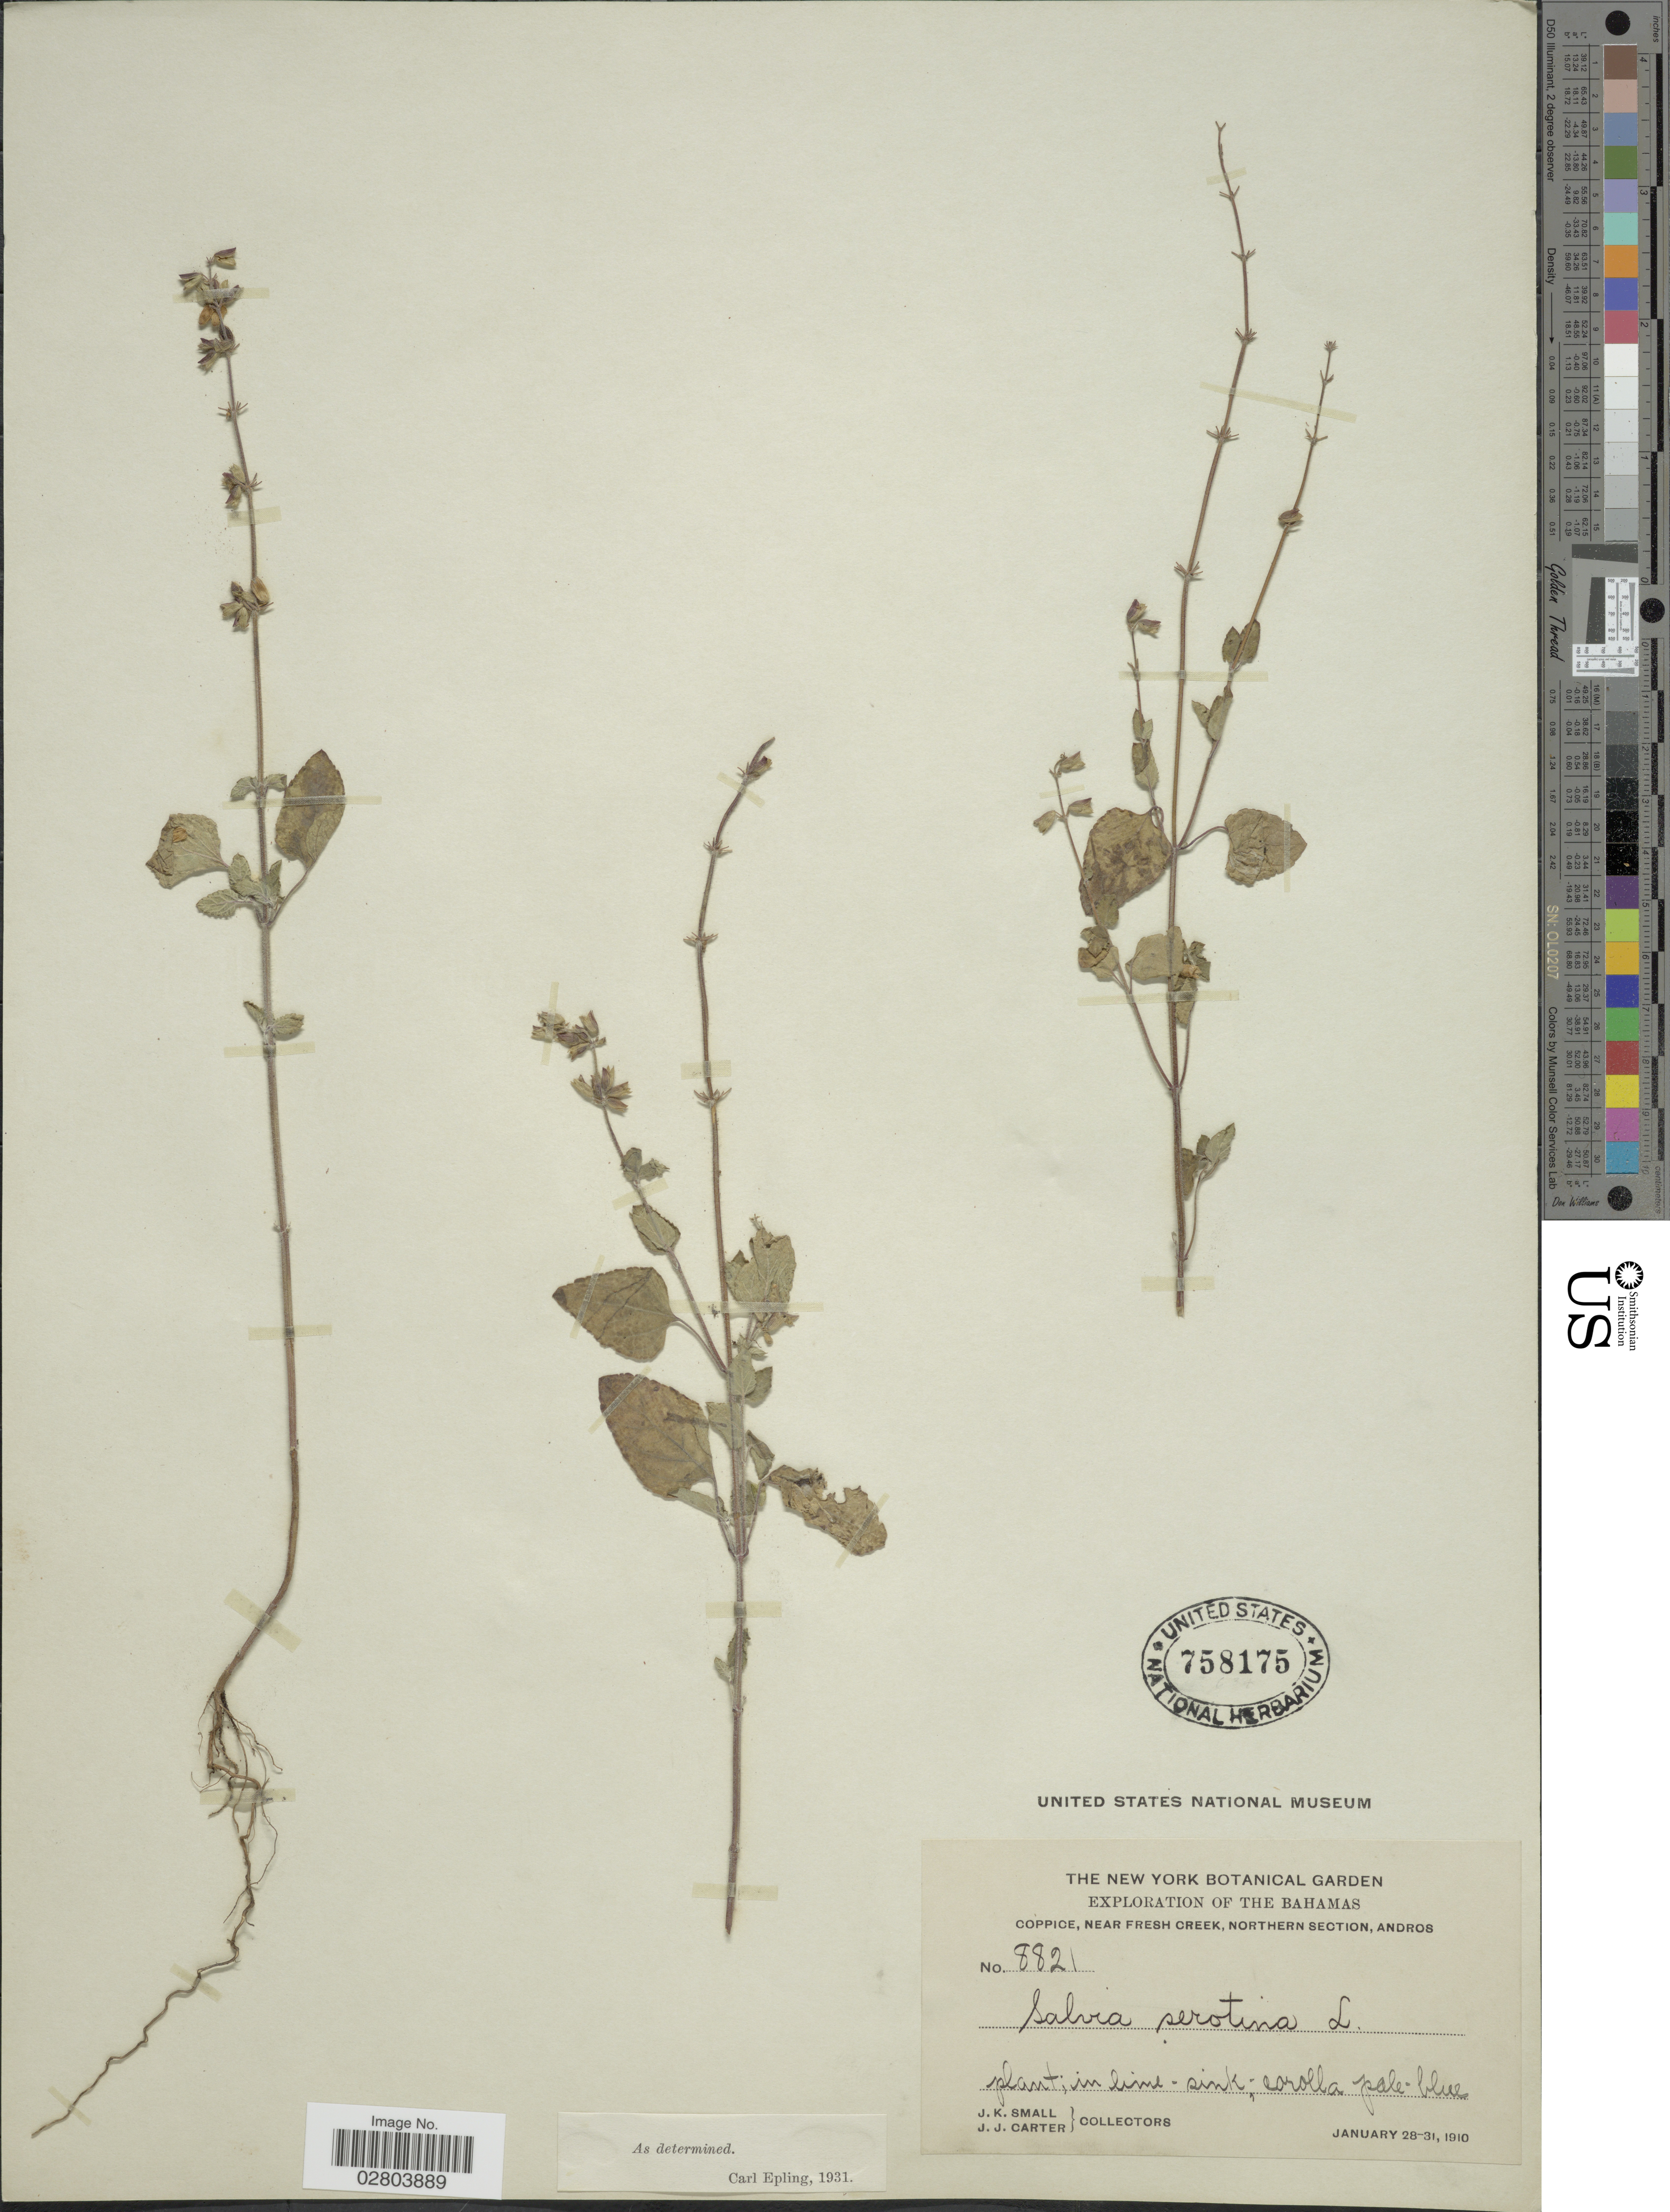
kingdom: Plantae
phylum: Tracheophyta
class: Magnoliopsida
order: Lamiales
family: Lamiaceae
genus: Salvia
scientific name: Salvia serotina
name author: L.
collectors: J. K. Small & J. Carter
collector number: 8821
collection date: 1910-01-28/1910-01-31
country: Bahamas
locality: Coppice, near Fresh Creek, Northern Section, Andros.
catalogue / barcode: US 758175